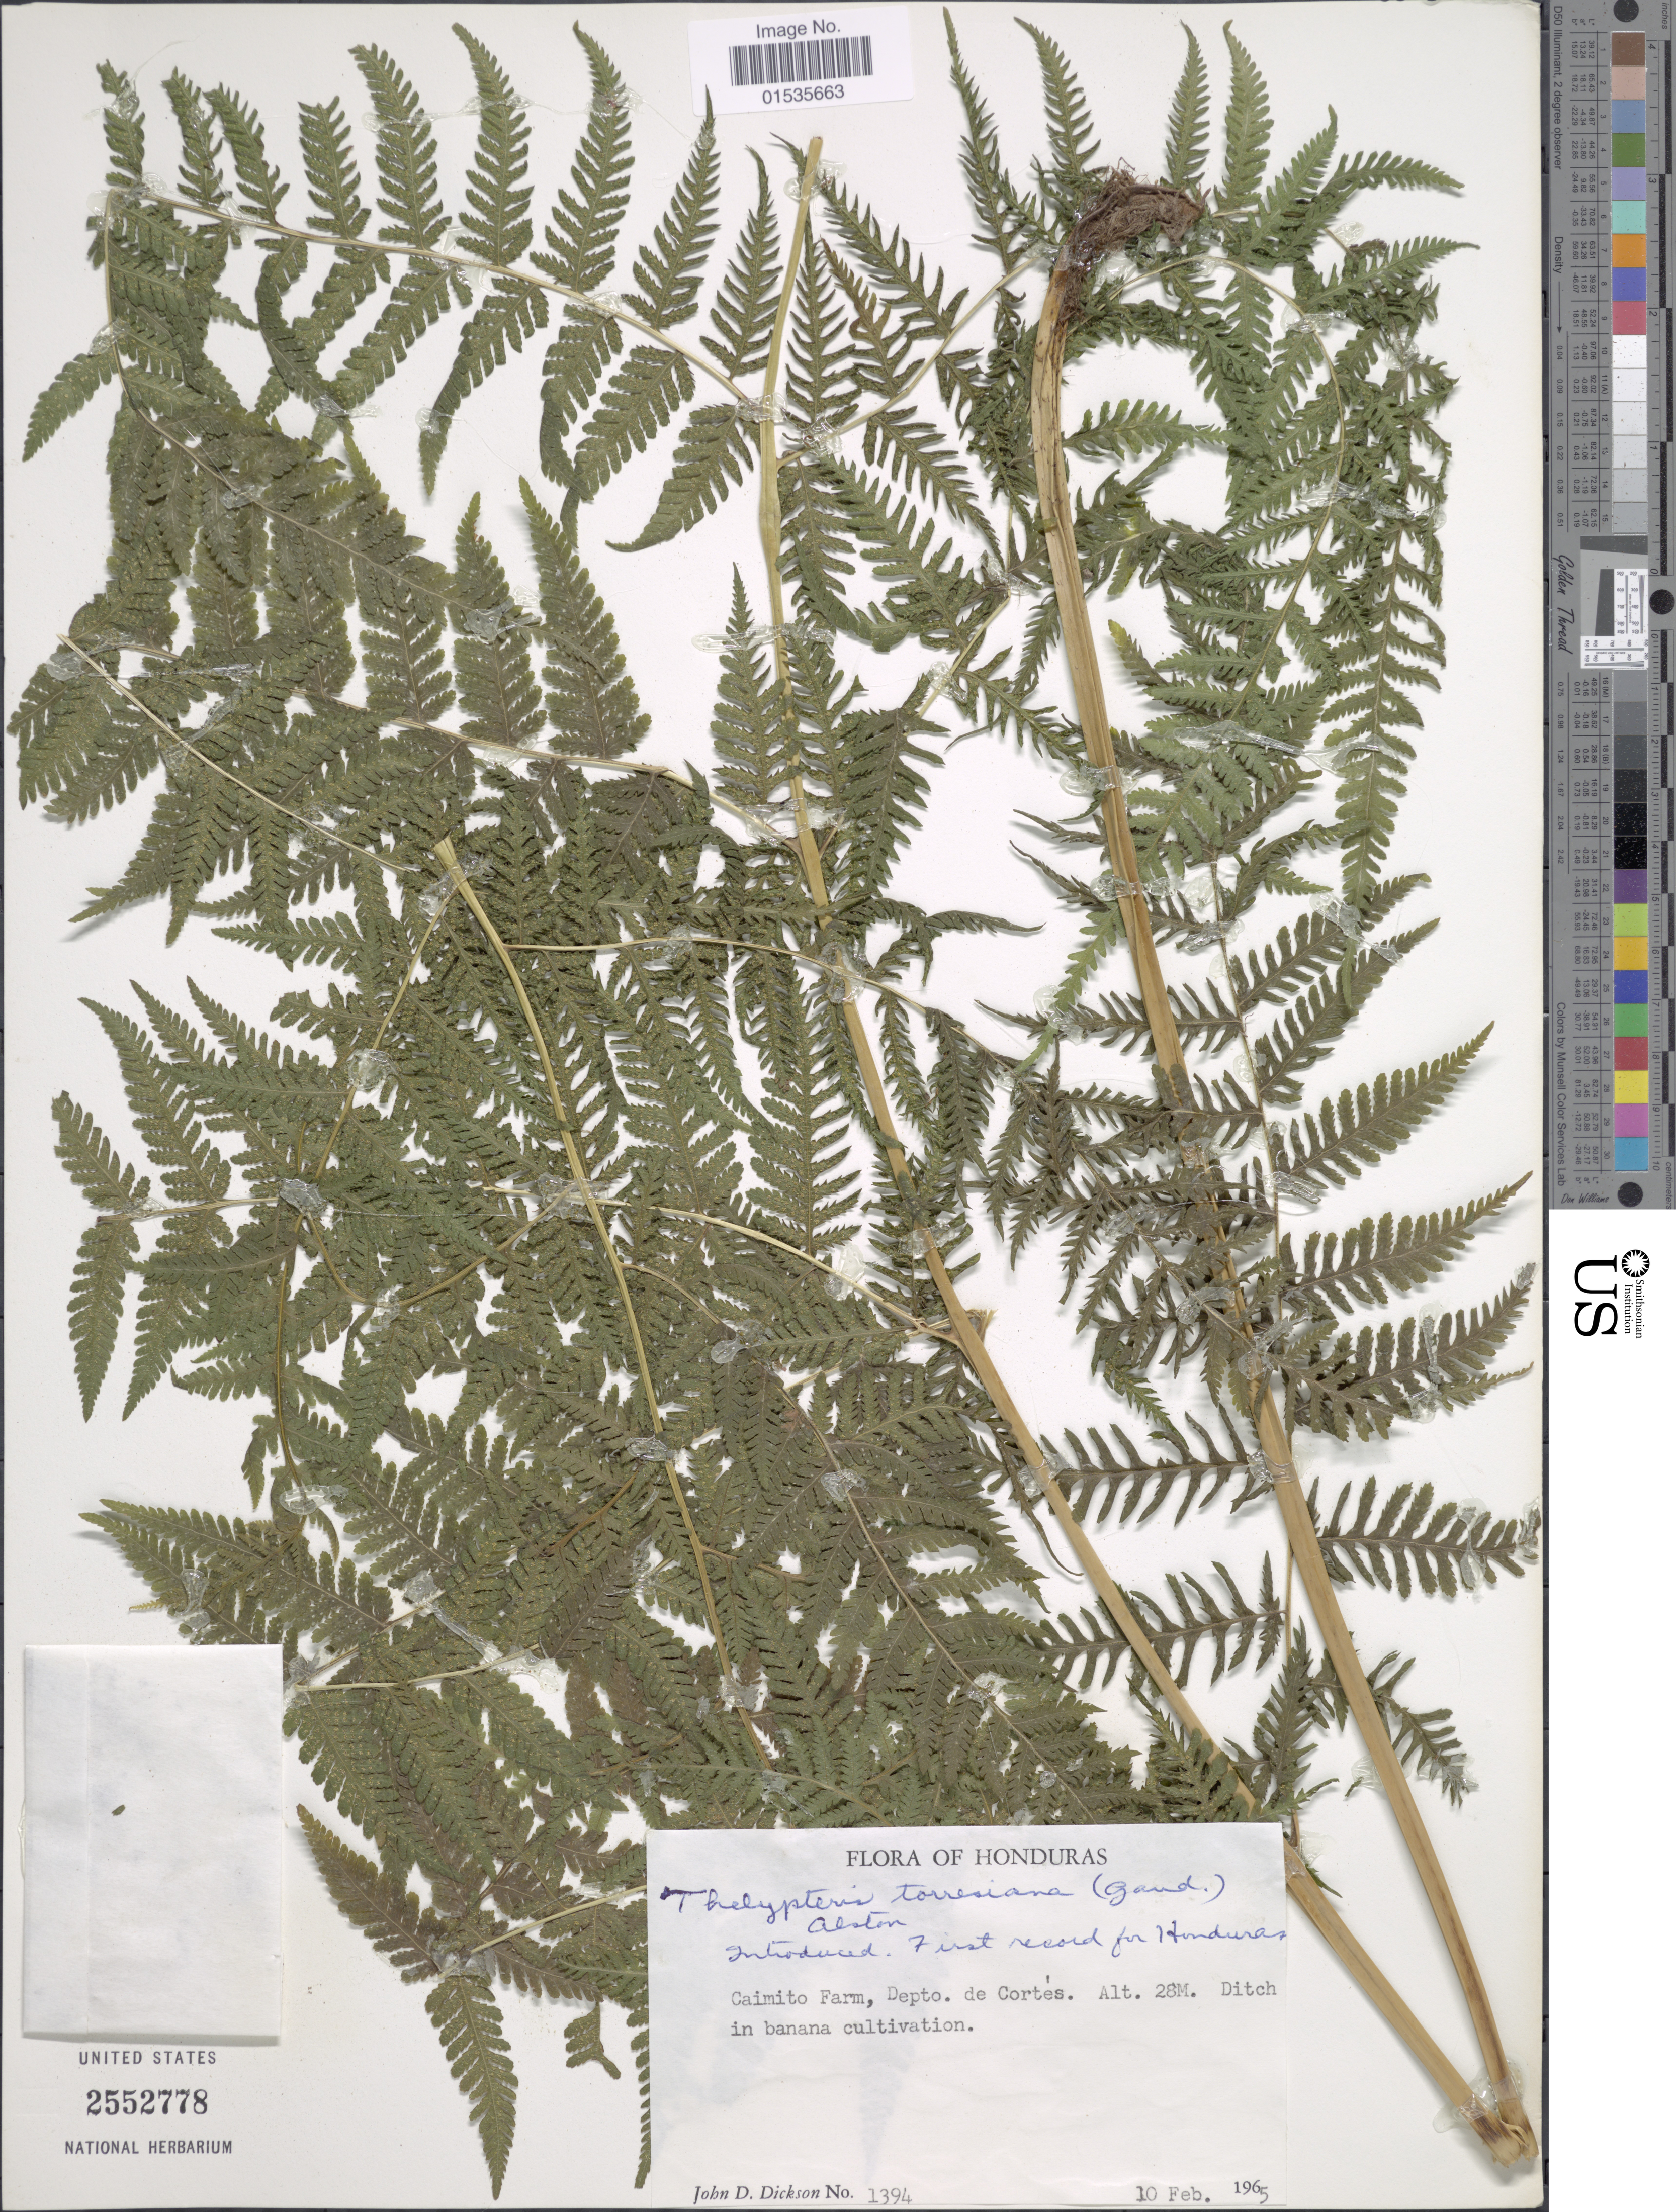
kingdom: Plantae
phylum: Tracheophyta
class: Polypodiopsida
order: Polypodiales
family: Thelypteridaceae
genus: Macrothelypteris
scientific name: Macrothelypteris torresiana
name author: (Gaudich.) Ching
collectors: J. Dickson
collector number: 1394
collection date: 1965-02-10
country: Honduras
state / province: Cortés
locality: Honduras, Caimito Farm, Depto. de Cortes.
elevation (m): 28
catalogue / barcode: US 2552778